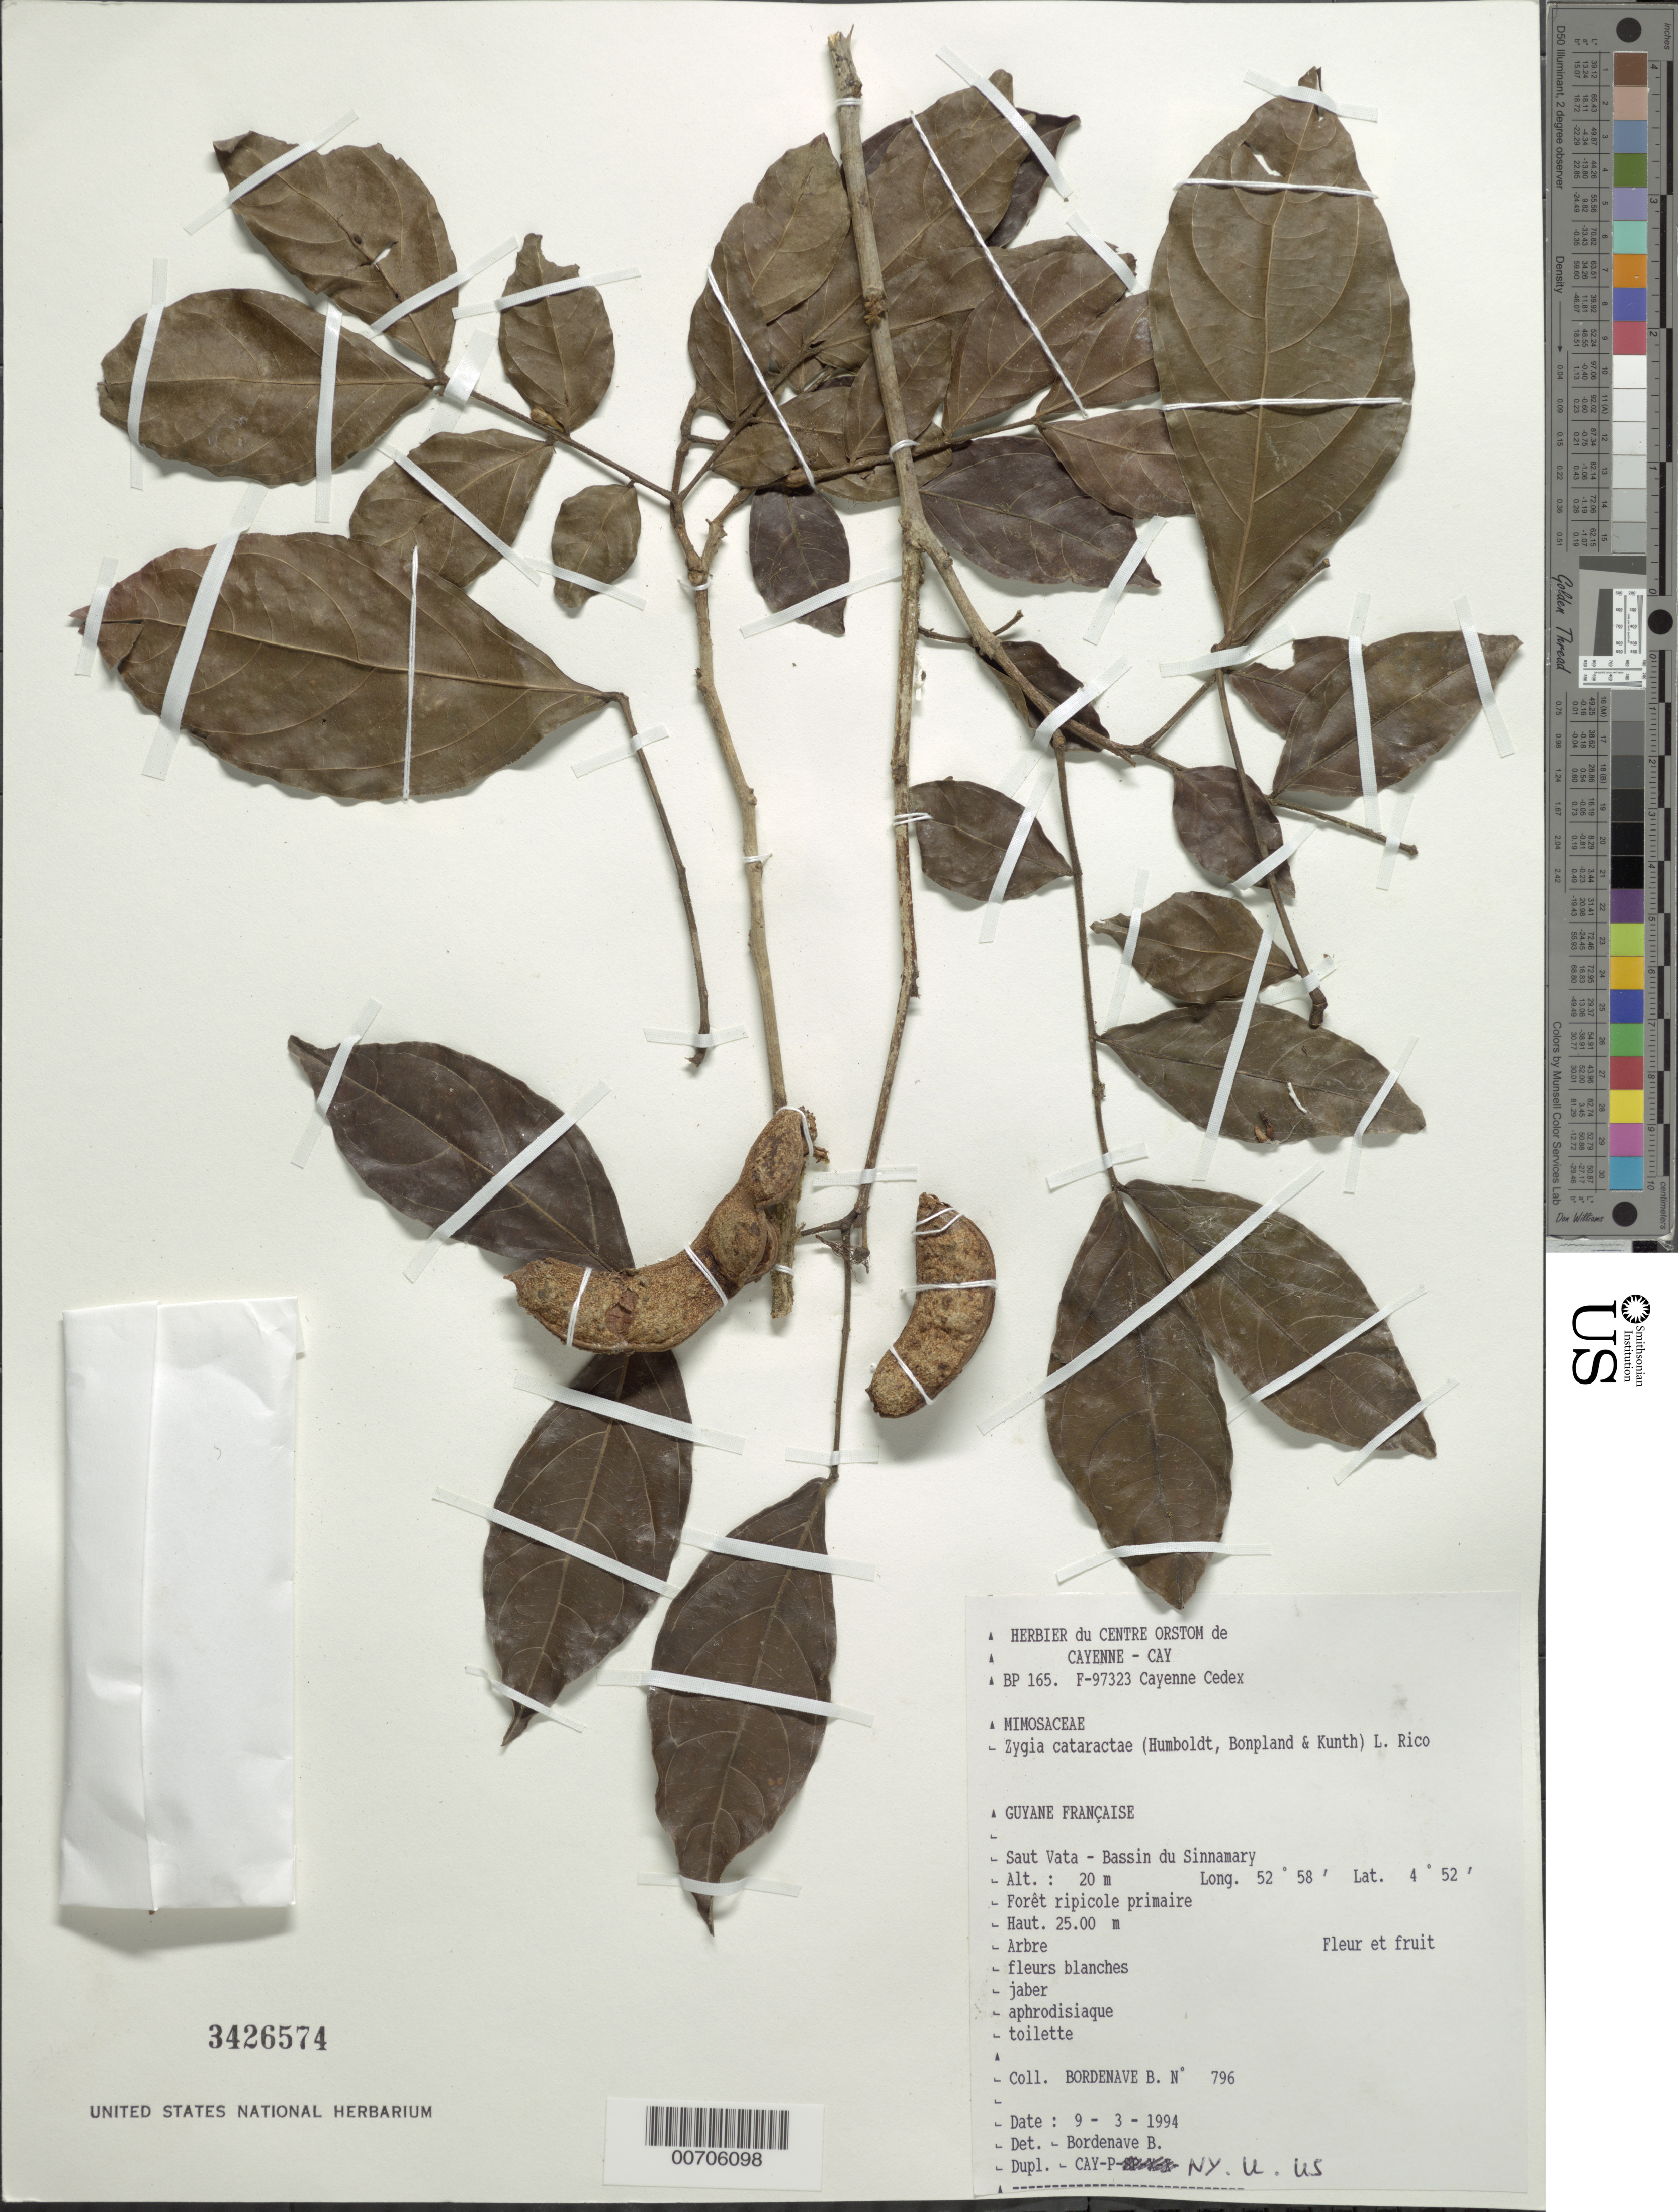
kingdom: Plantae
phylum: Tracheophyta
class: Magnoliopsida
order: Fabales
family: Fabaceae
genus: Zygia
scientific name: Zygia cataractae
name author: (Kunth) L. Rico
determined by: Bordenave, B.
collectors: B. Bordenave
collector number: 796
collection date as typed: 9-Mar-94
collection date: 1994-03-09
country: French Guiana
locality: Saut Vata, Bassin du Sinnamary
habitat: Primary riparian forest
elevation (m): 20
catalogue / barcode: US 3426574